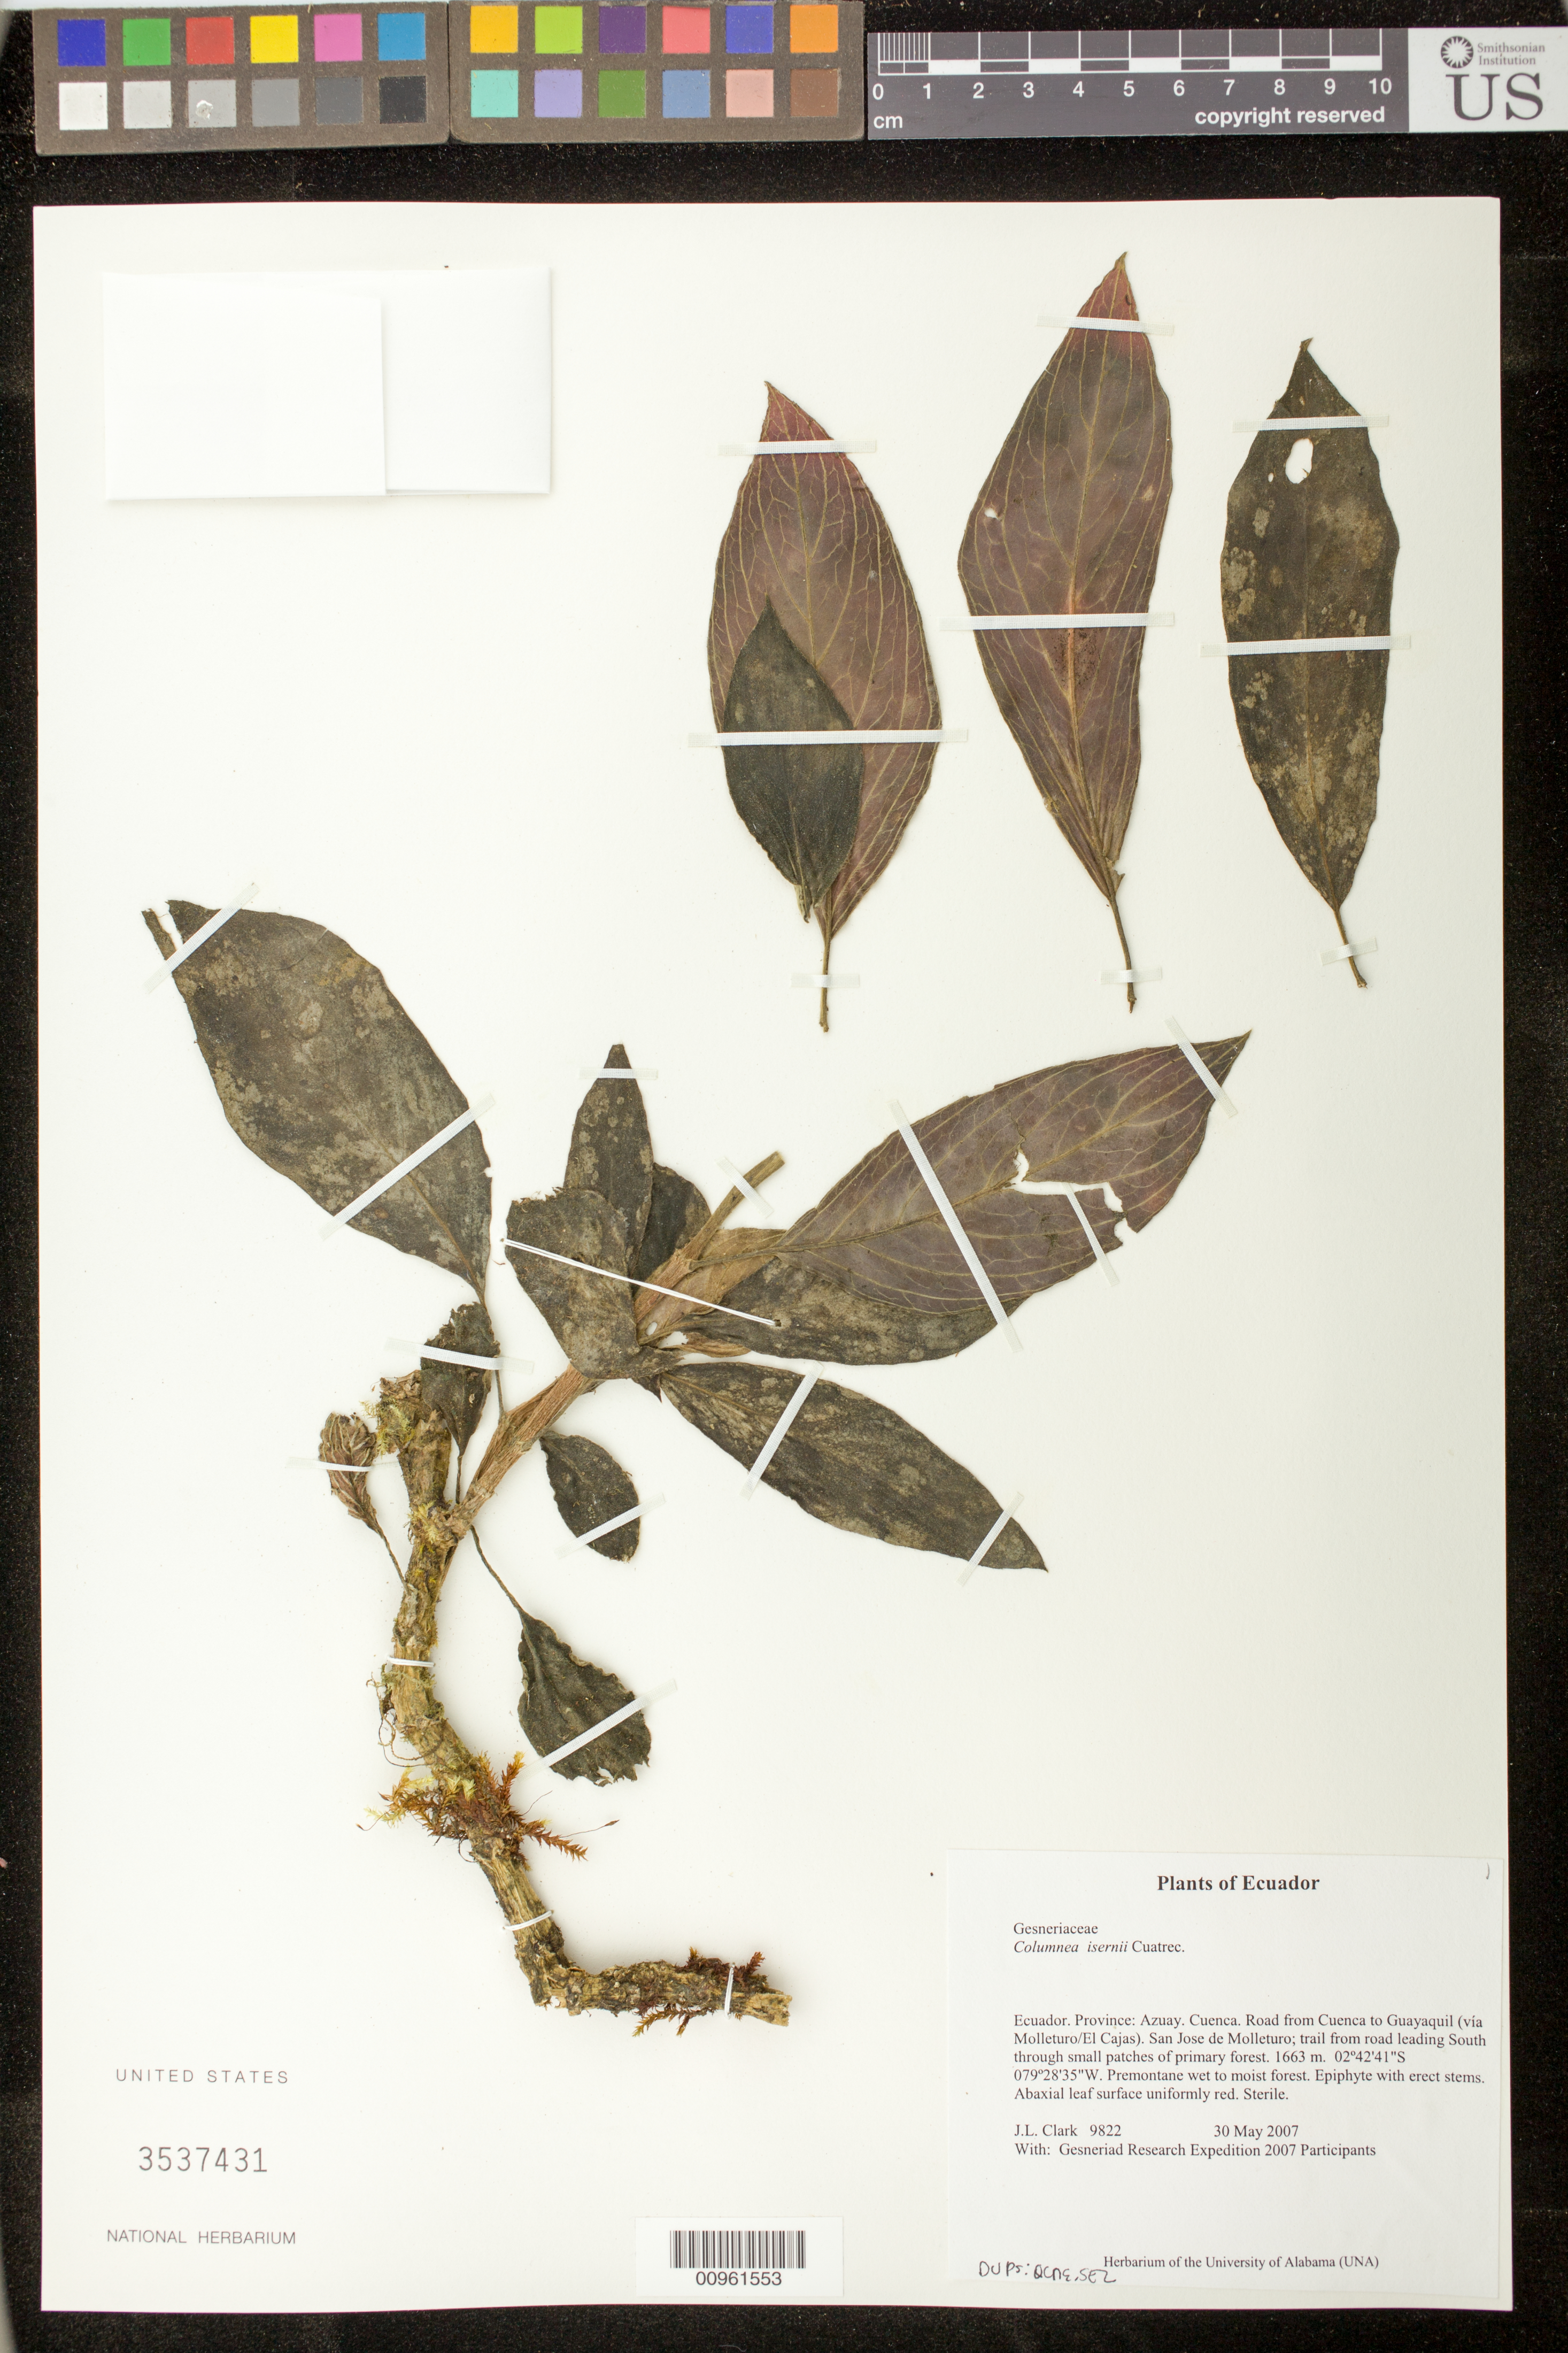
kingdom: Plantae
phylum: Tracheophyta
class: Magnoliopsida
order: Lamiales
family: Gesneriaceae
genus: Columnea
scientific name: Columnea isernii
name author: Cuatrec.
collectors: J. L. Clark & Gesneriad Research Expedition 2007 Participants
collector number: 9822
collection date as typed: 30 May 2007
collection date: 2007-05-30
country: Ecuador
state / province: Azuay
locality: Cuenca. Road from Cuenca to Guayaquil (vía Molleturo/El Cajas). San Jose de Molleturo; trail from road leading South through small patches of primary forest.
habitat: Premontane wet to moist forest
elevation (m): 1663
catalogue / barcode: US 3537431